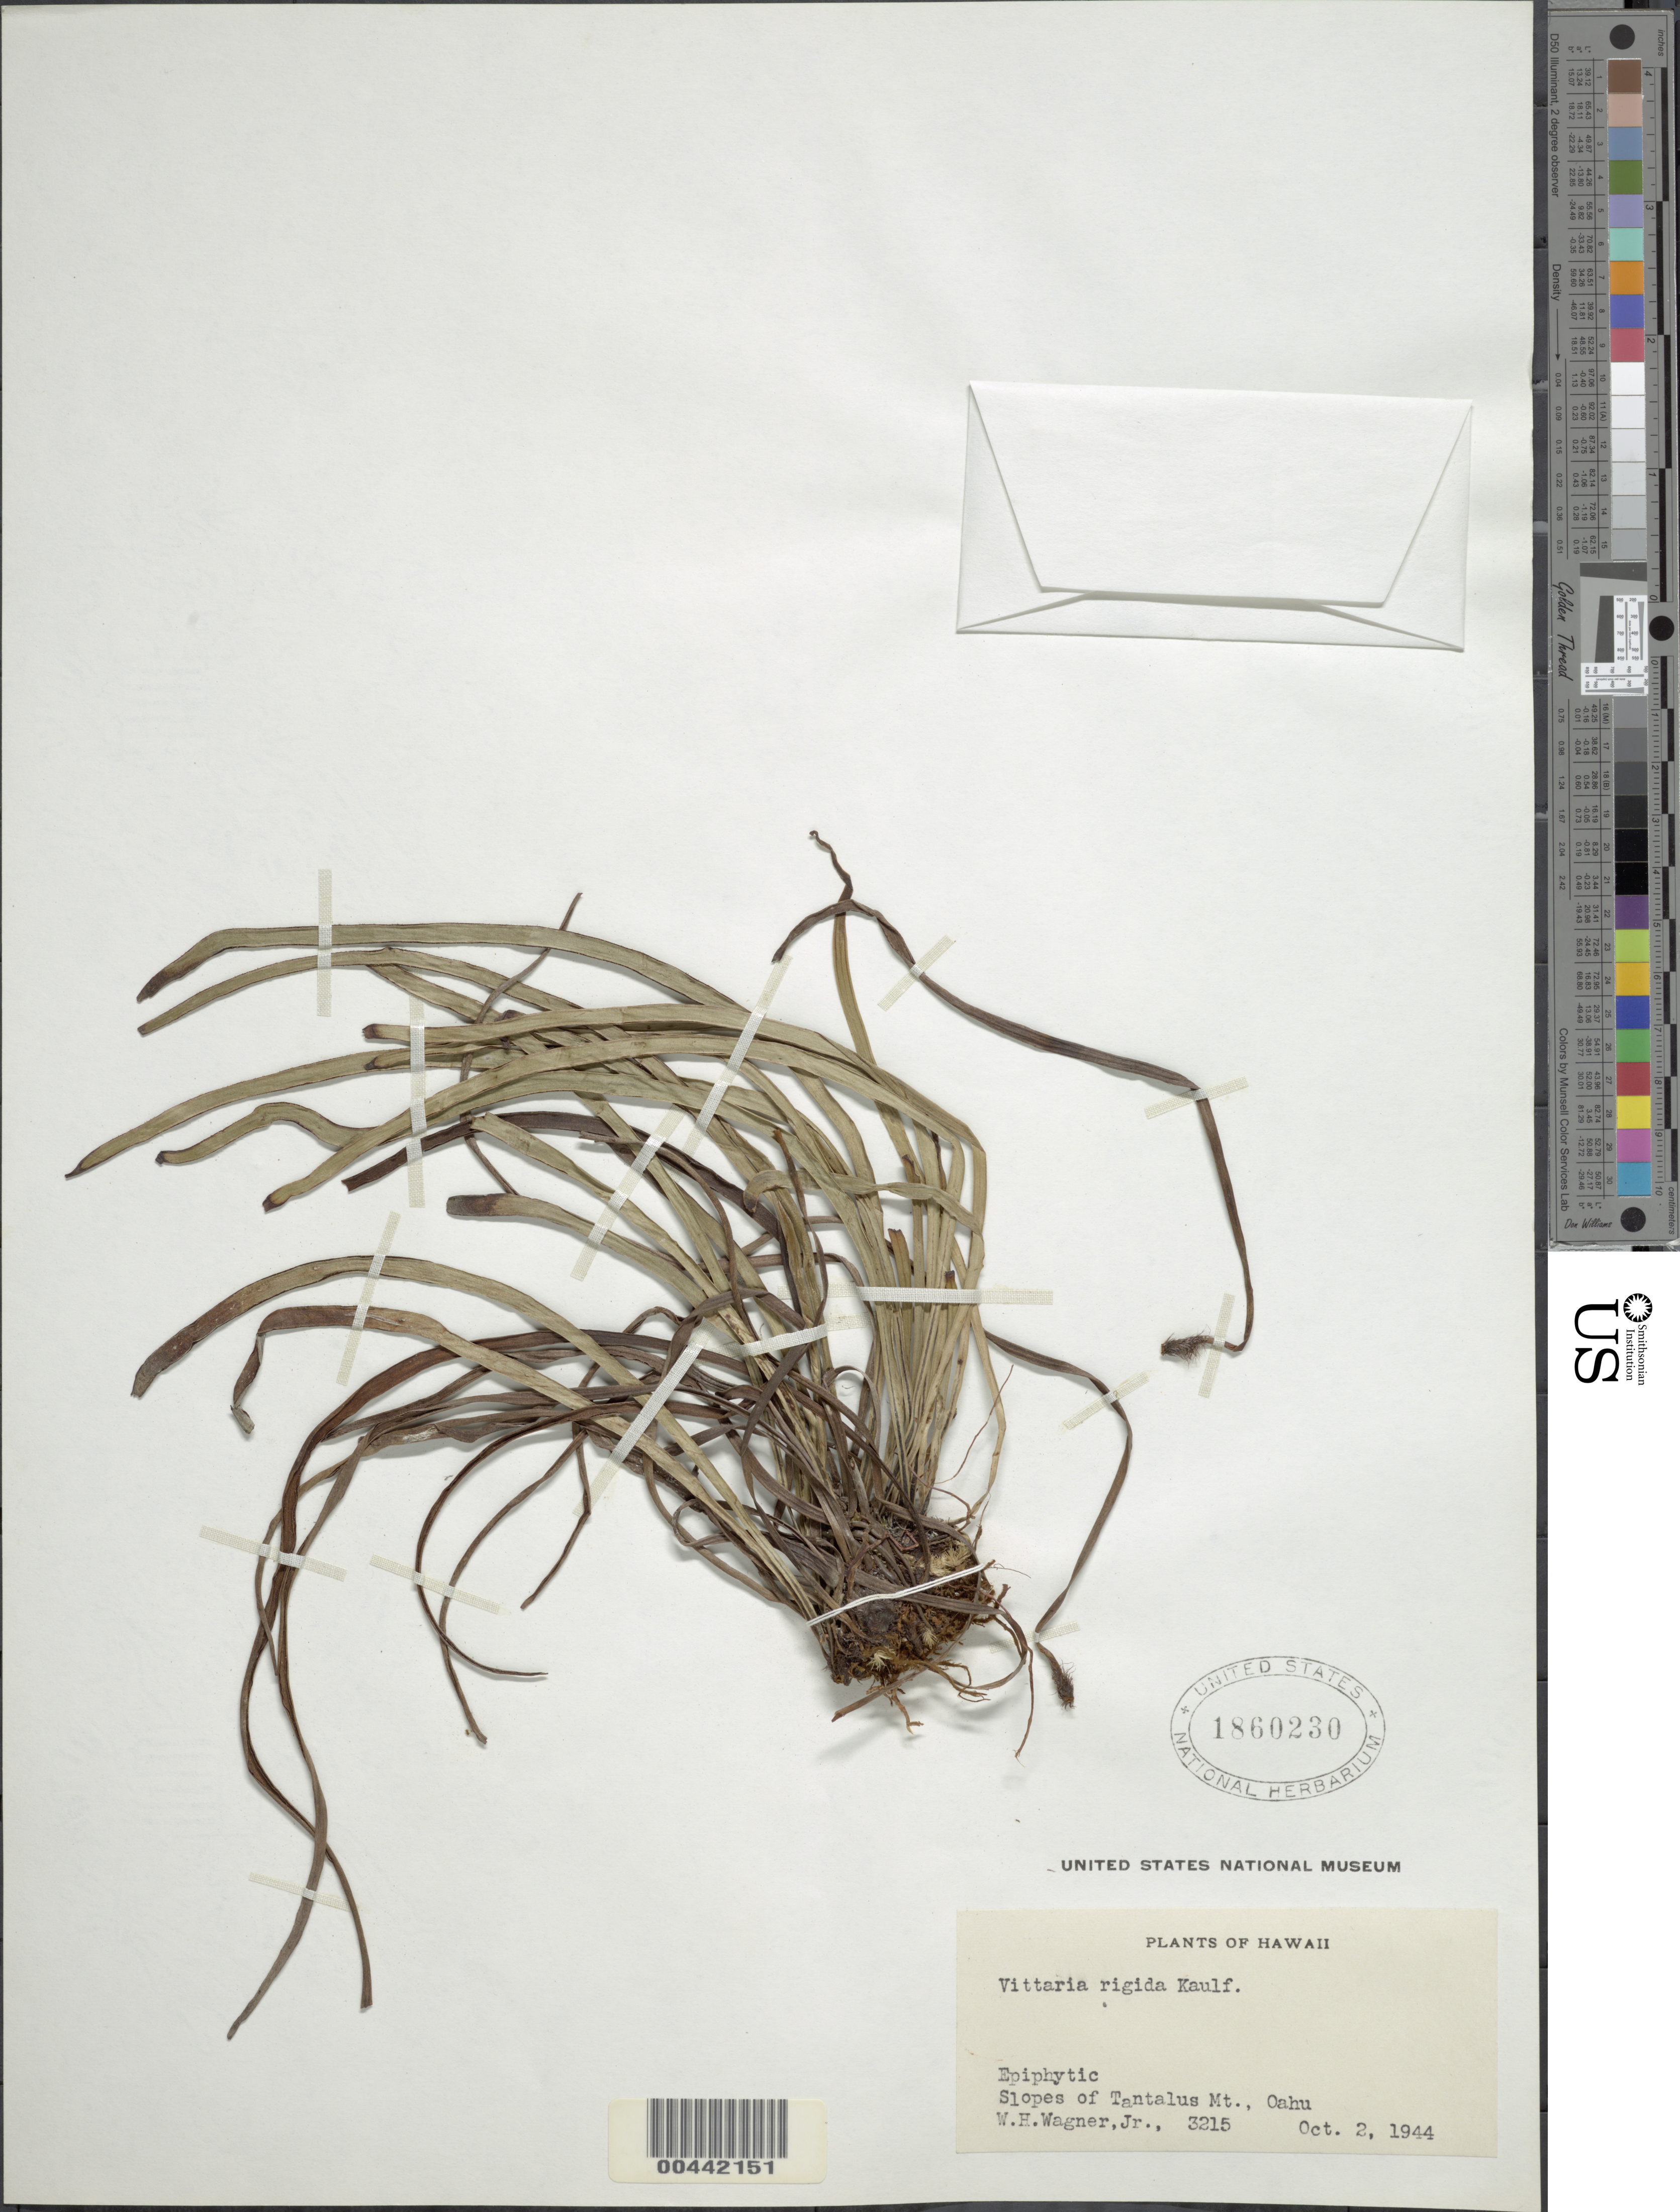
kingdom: Plantae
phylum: Tracheophyta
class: Polypodiopsida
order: Polypodiales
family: Pteridaceae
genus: Haplopteris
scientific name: Haplopteris elongata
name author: (Sw.) Crane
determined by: Wagner, W. L., (BOT), Smithsonian Institution - National Museum of Natural History (UNITED STATES)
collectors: W. H. Wagner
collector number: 3215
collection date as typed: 2 Oct 1944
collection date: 1944-10-02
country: United States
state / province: Hawaii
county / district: Honolulu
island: Oahu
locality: Slopes of Tantalus Mt.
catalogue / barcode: US 1860230